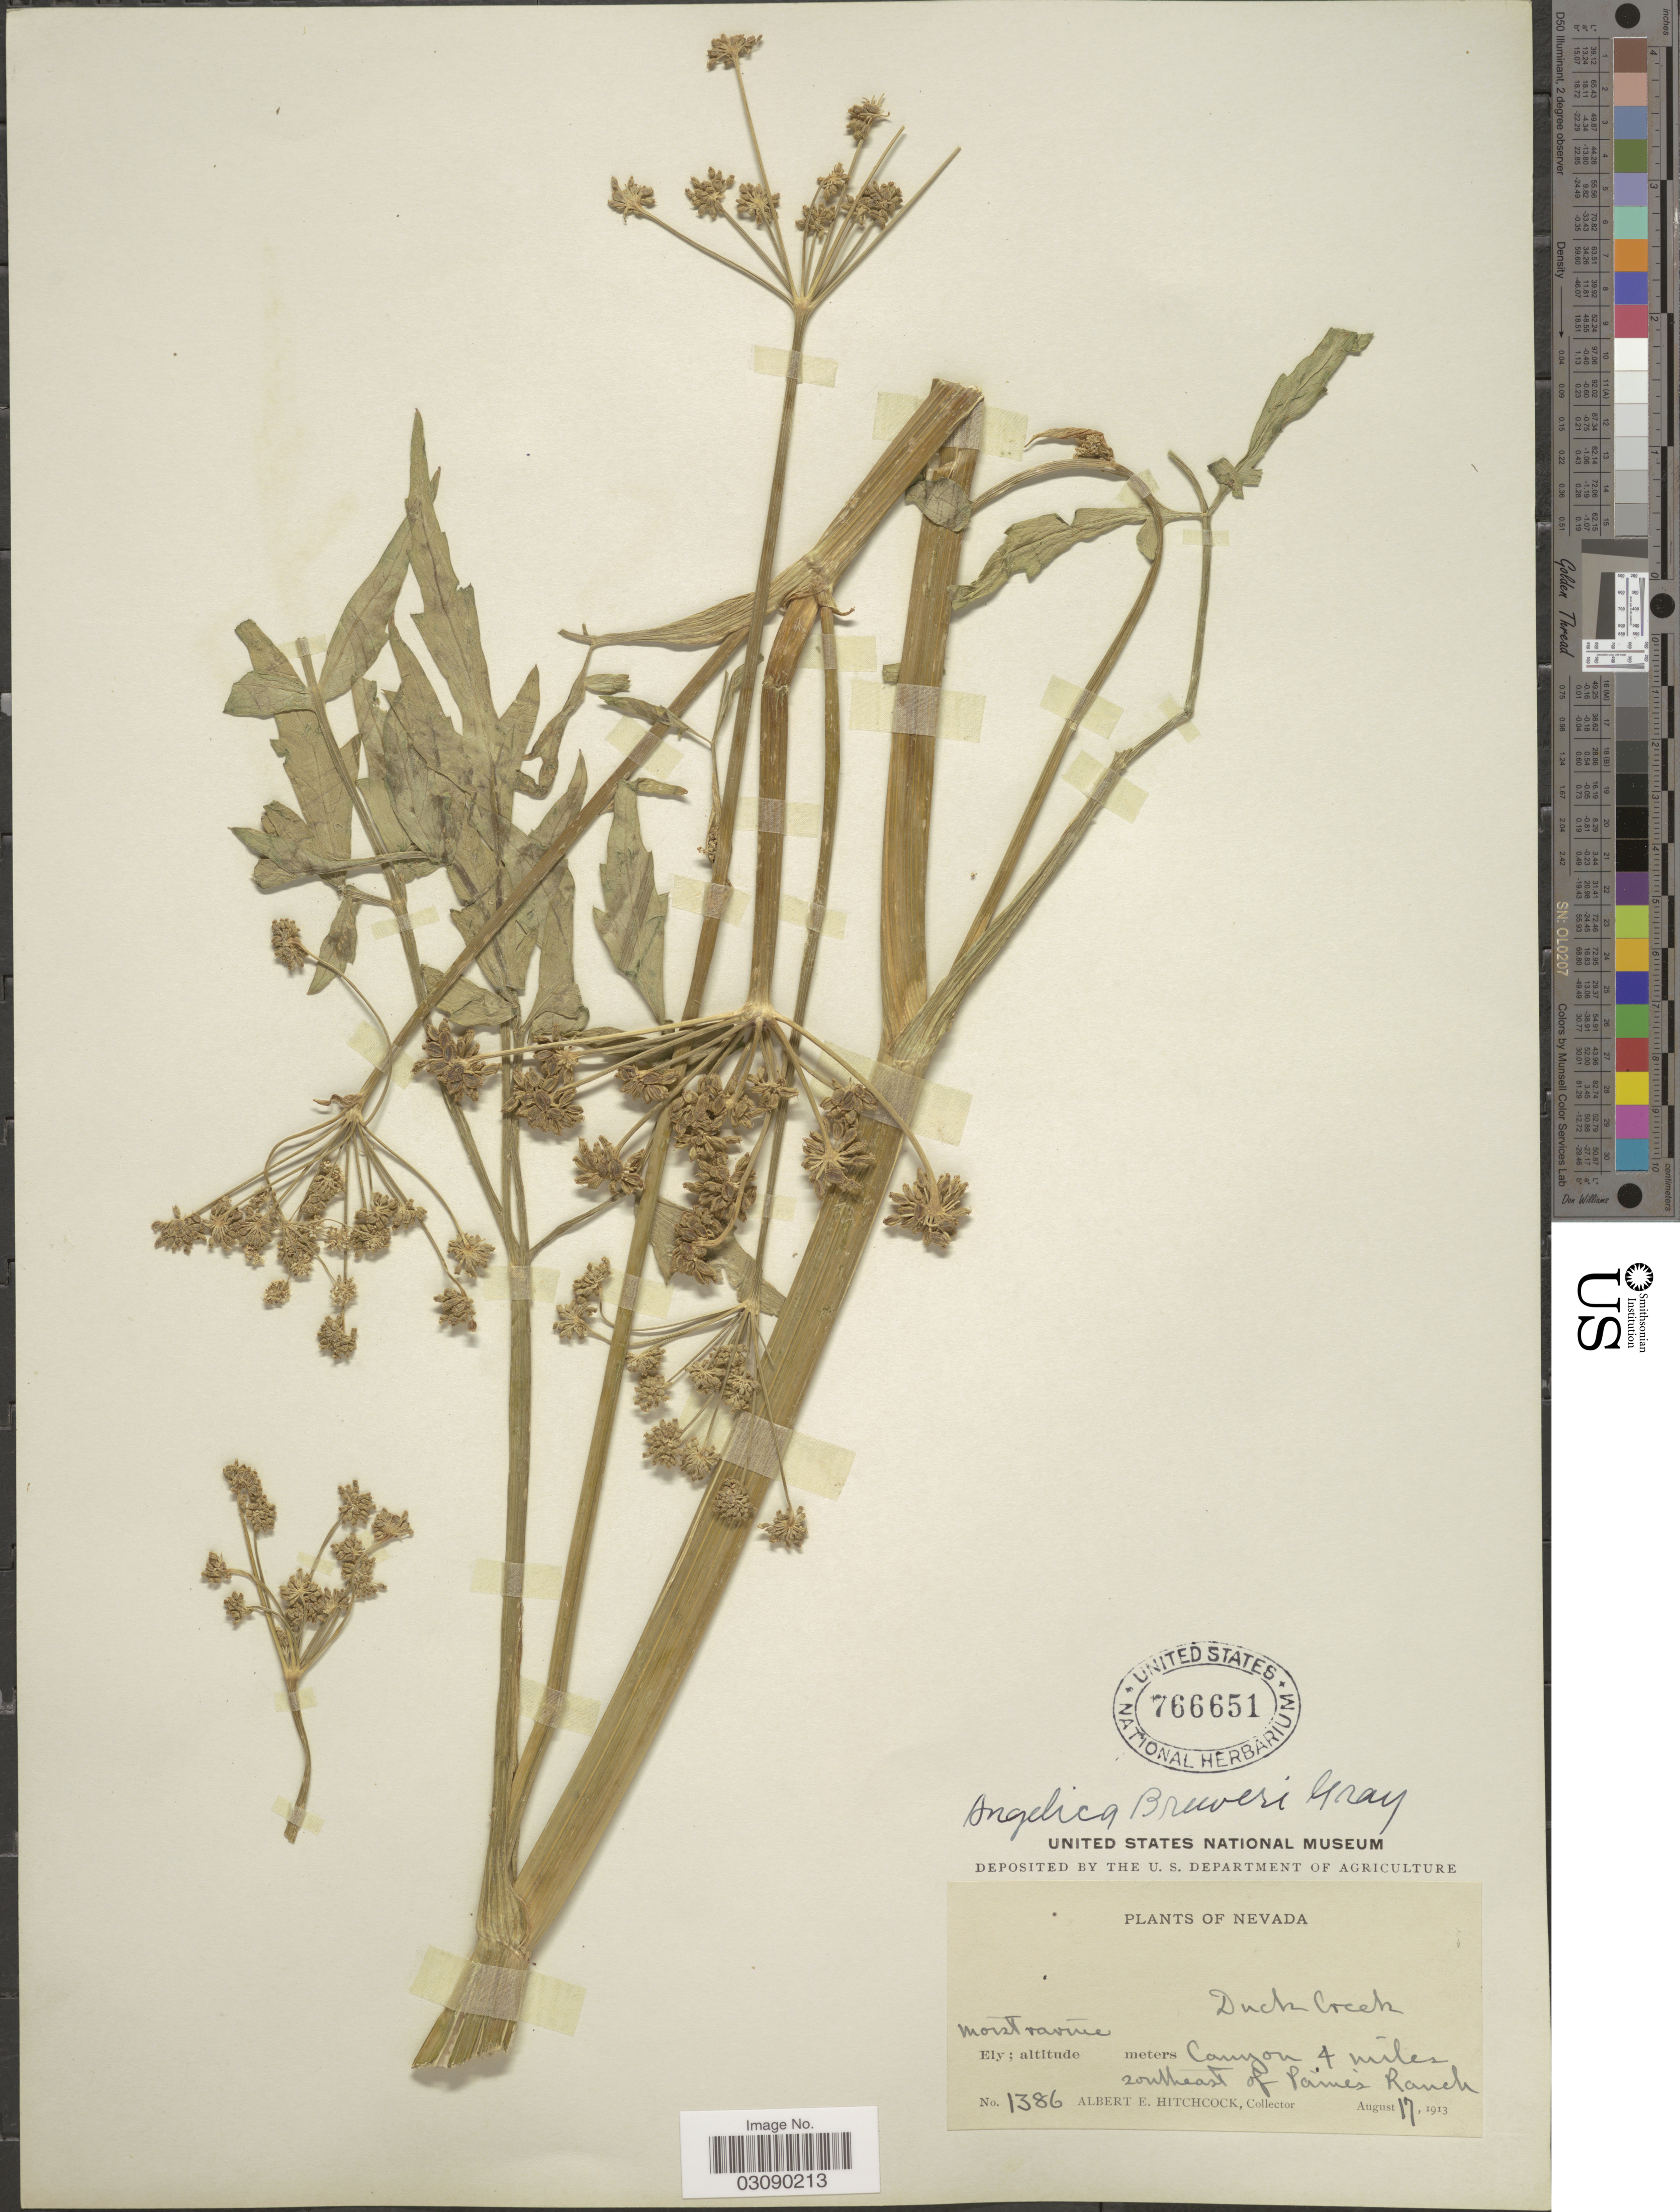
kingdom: Plantae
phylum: Tracheophyta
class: Magnoliopsida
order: Apiales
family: Apiaceae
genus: Angelica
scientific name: Angelica breweri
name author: A. Gray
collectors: A. S. Hitchcock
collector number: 1386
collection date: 1913-08-17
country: United States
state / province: Nevada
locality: Duck Creek. Canyon 4 miles southeast of Paine's Ranch. Ely.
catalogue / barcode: US 766651